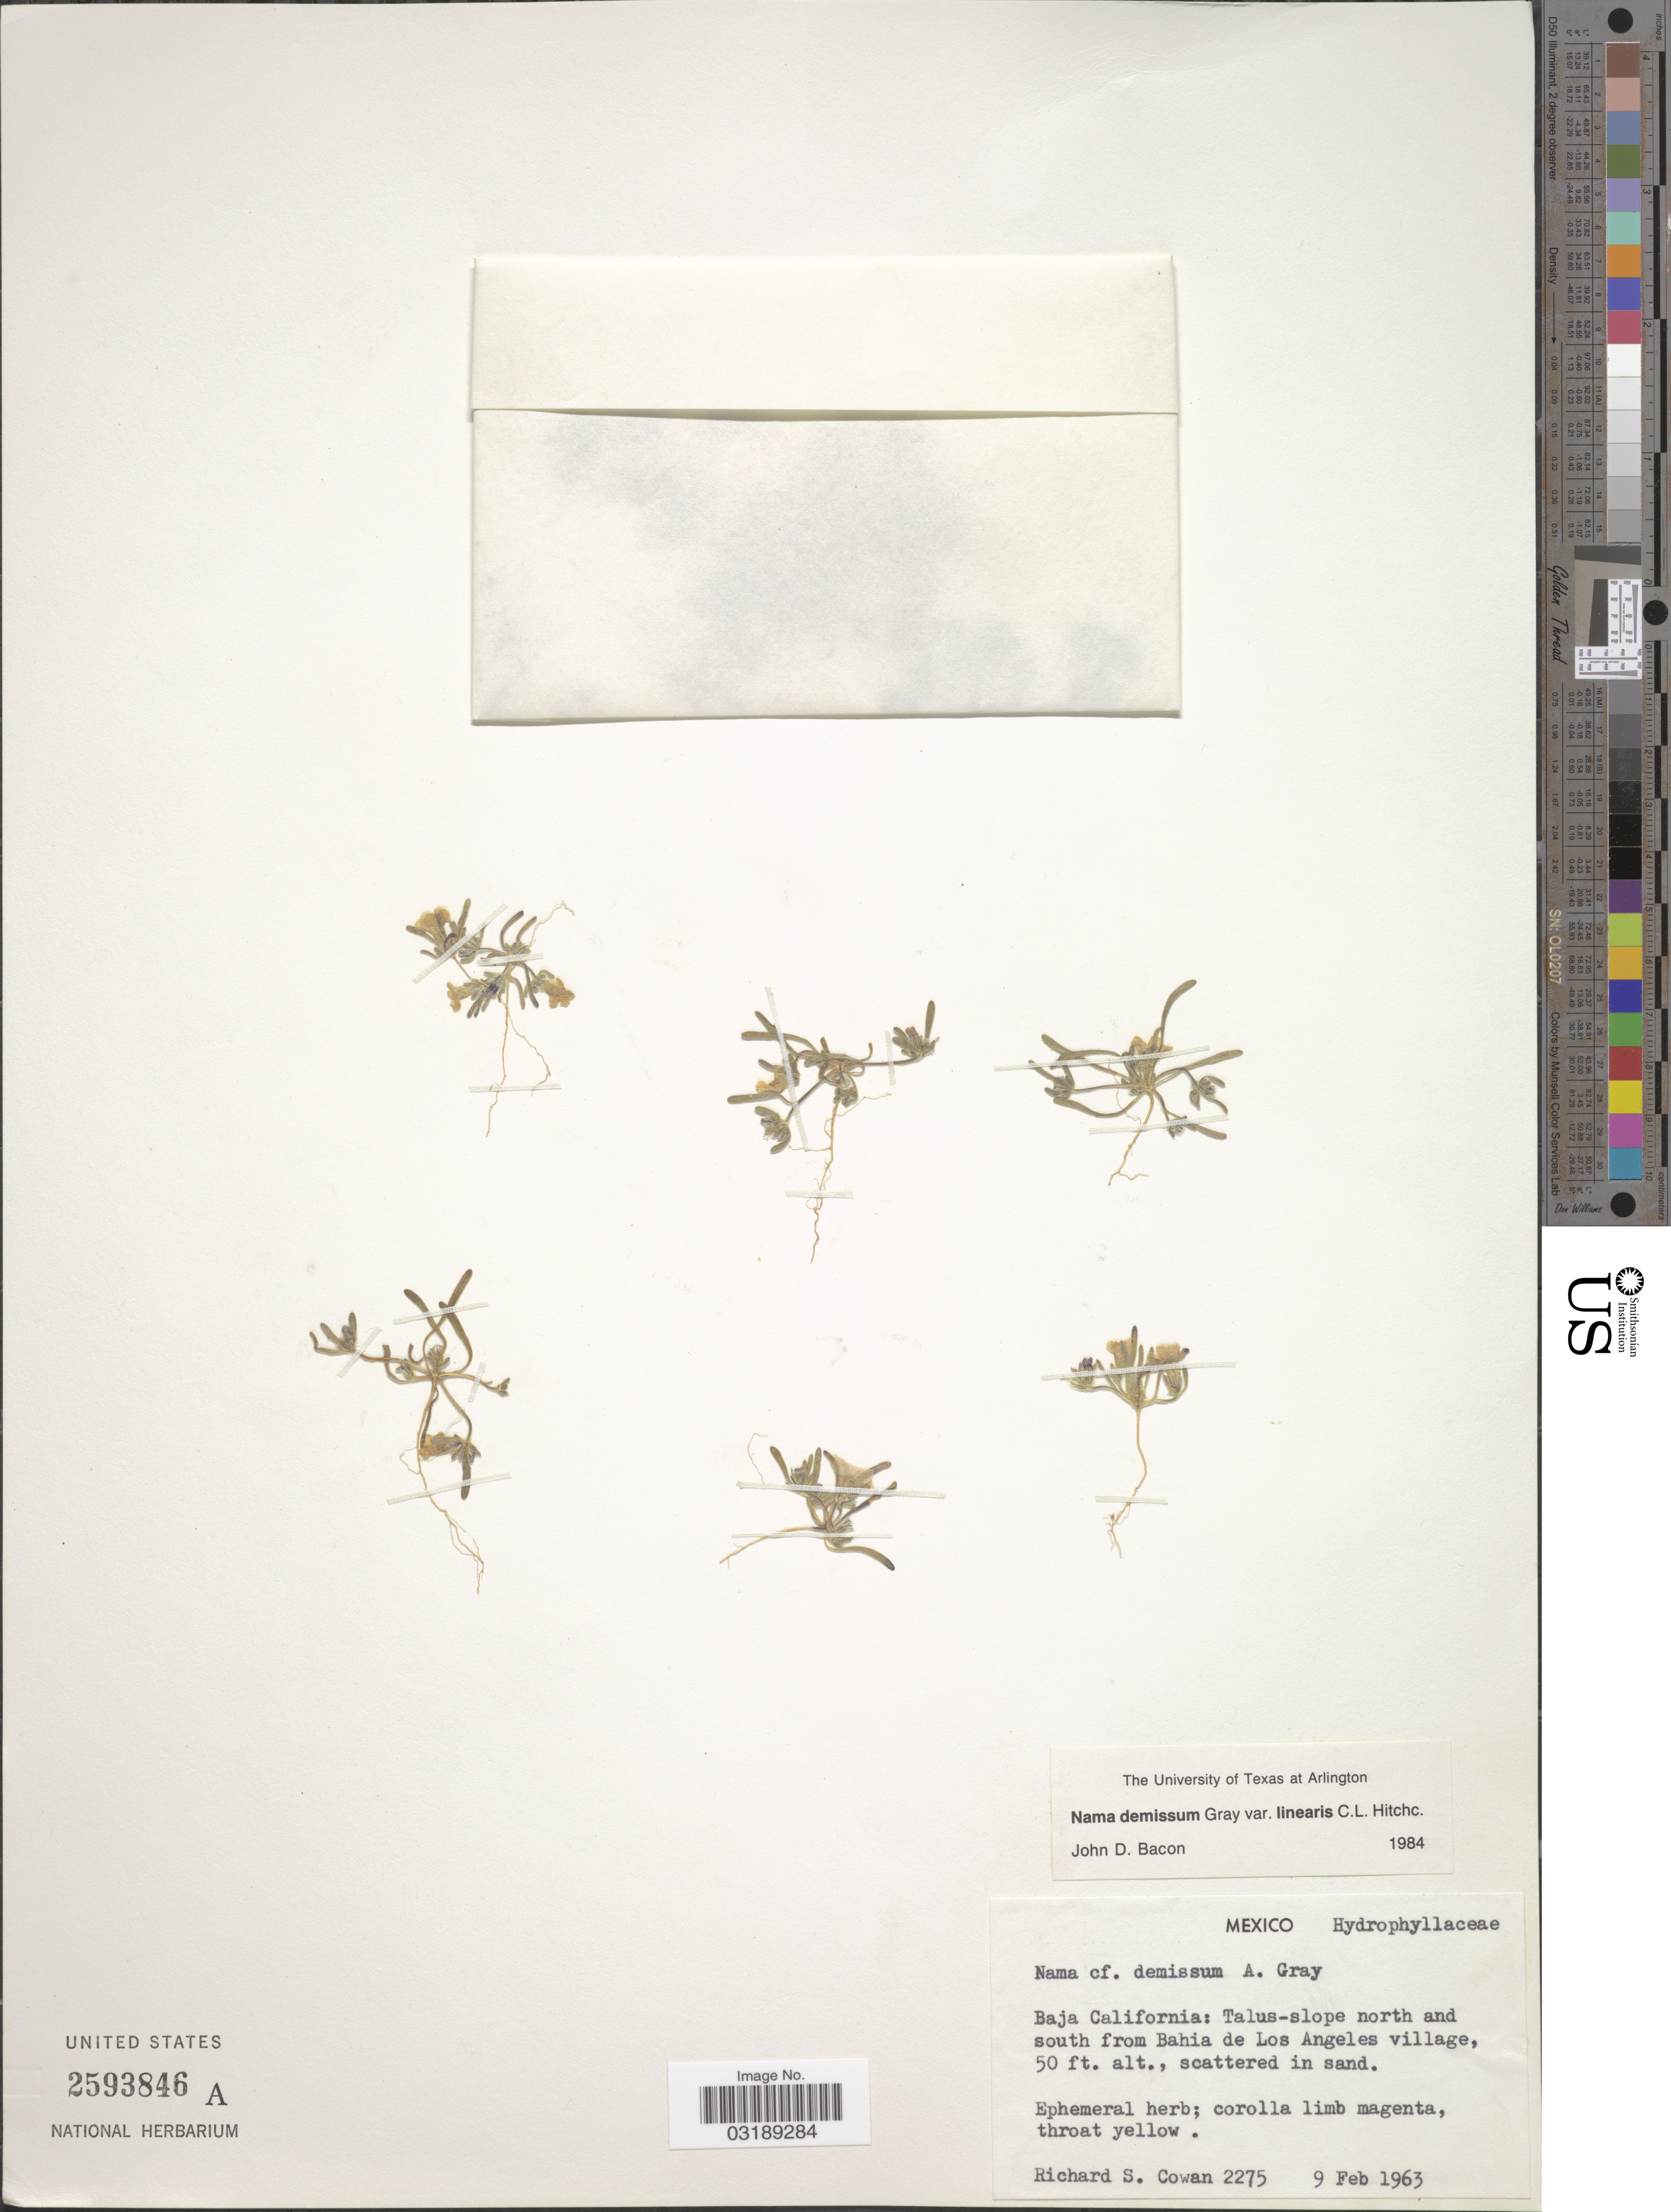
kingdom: Plantae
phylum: Tracheophyta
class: Magnoliopsida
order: Boraginales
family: Namaceae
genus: Nama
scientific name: Nama demissa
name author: A. Gray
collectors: R. S. Cowan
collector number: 2275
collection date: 1963-02-09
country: Mexico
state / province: Baja California Norte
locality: Talus-slope north and south from Bahia de Los Angeles village.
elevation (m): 15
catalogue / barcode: US 2593846A